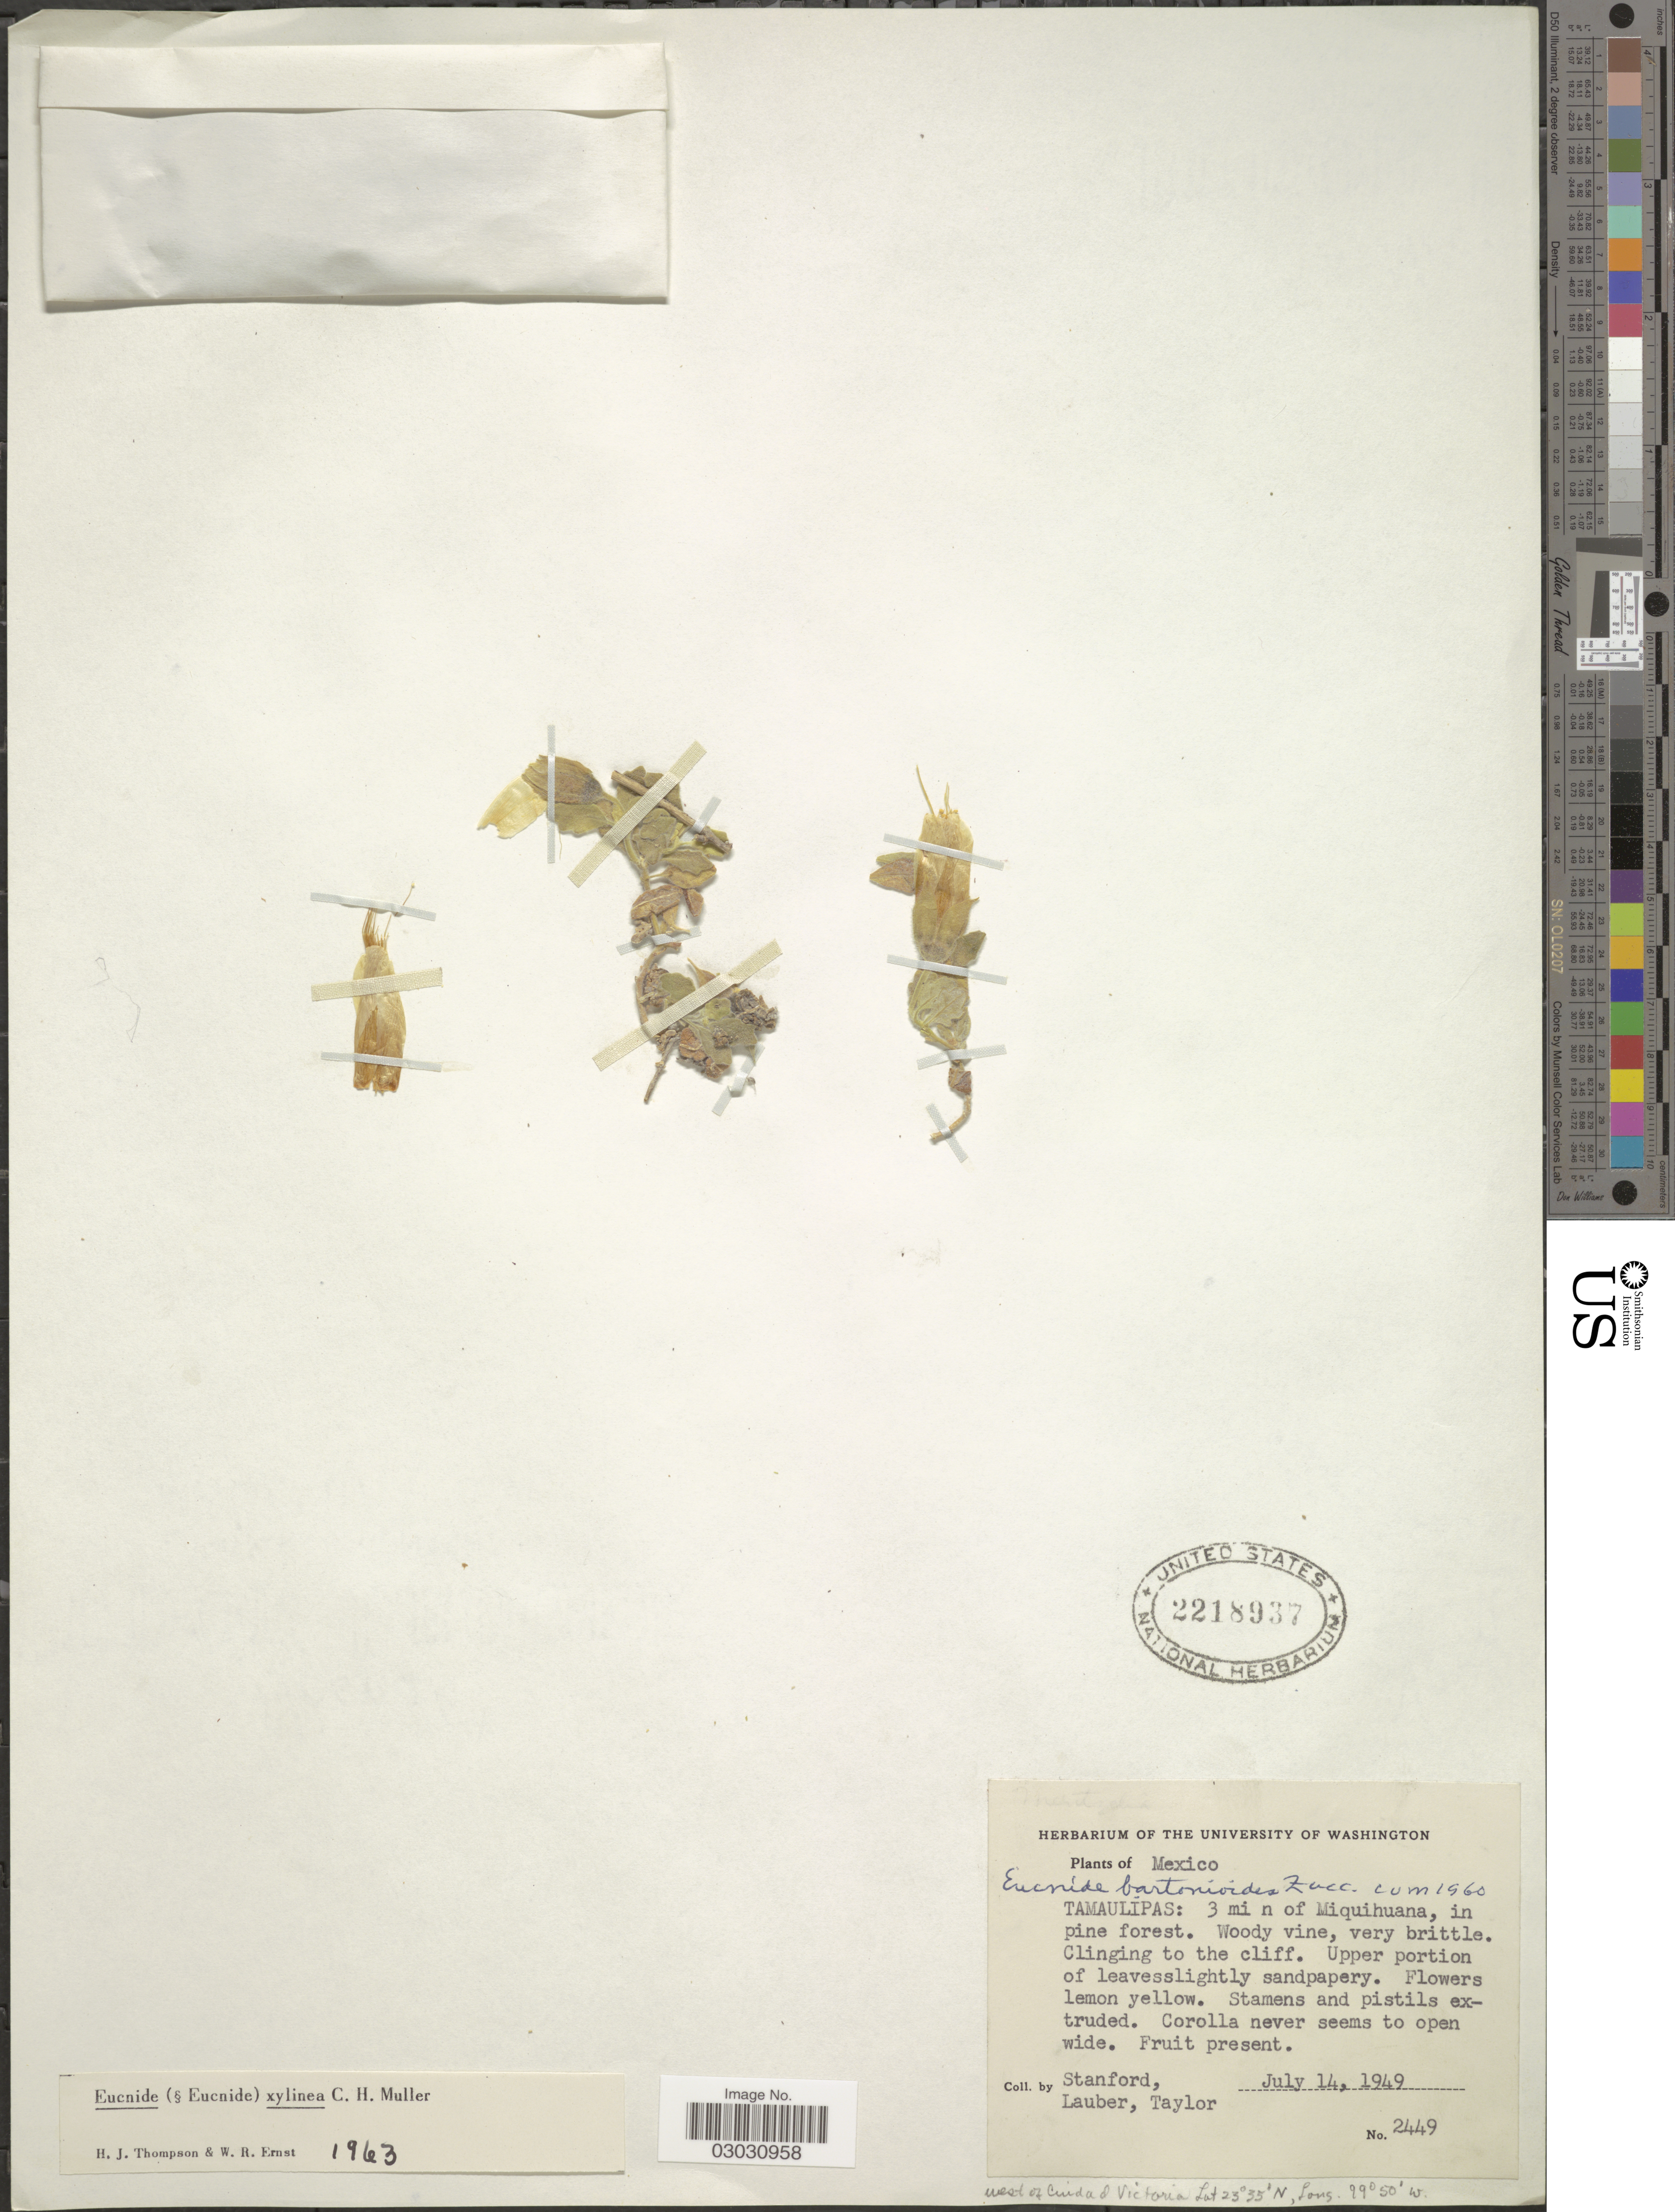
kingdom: Plantae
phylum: Tracheophyta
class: Magnoliopsida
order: Cornales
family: Loasaceae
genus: Eucnide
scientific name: Eucnide xylinea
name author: C.H. Mull.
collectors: -. Stanford, -. Lauber & -. Taylor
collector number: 2449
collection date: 1949-07-14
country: Mexico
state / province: Tamaulipas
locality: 3 mi n of Miquihuana, in pine forest.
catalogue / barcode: US 2218937